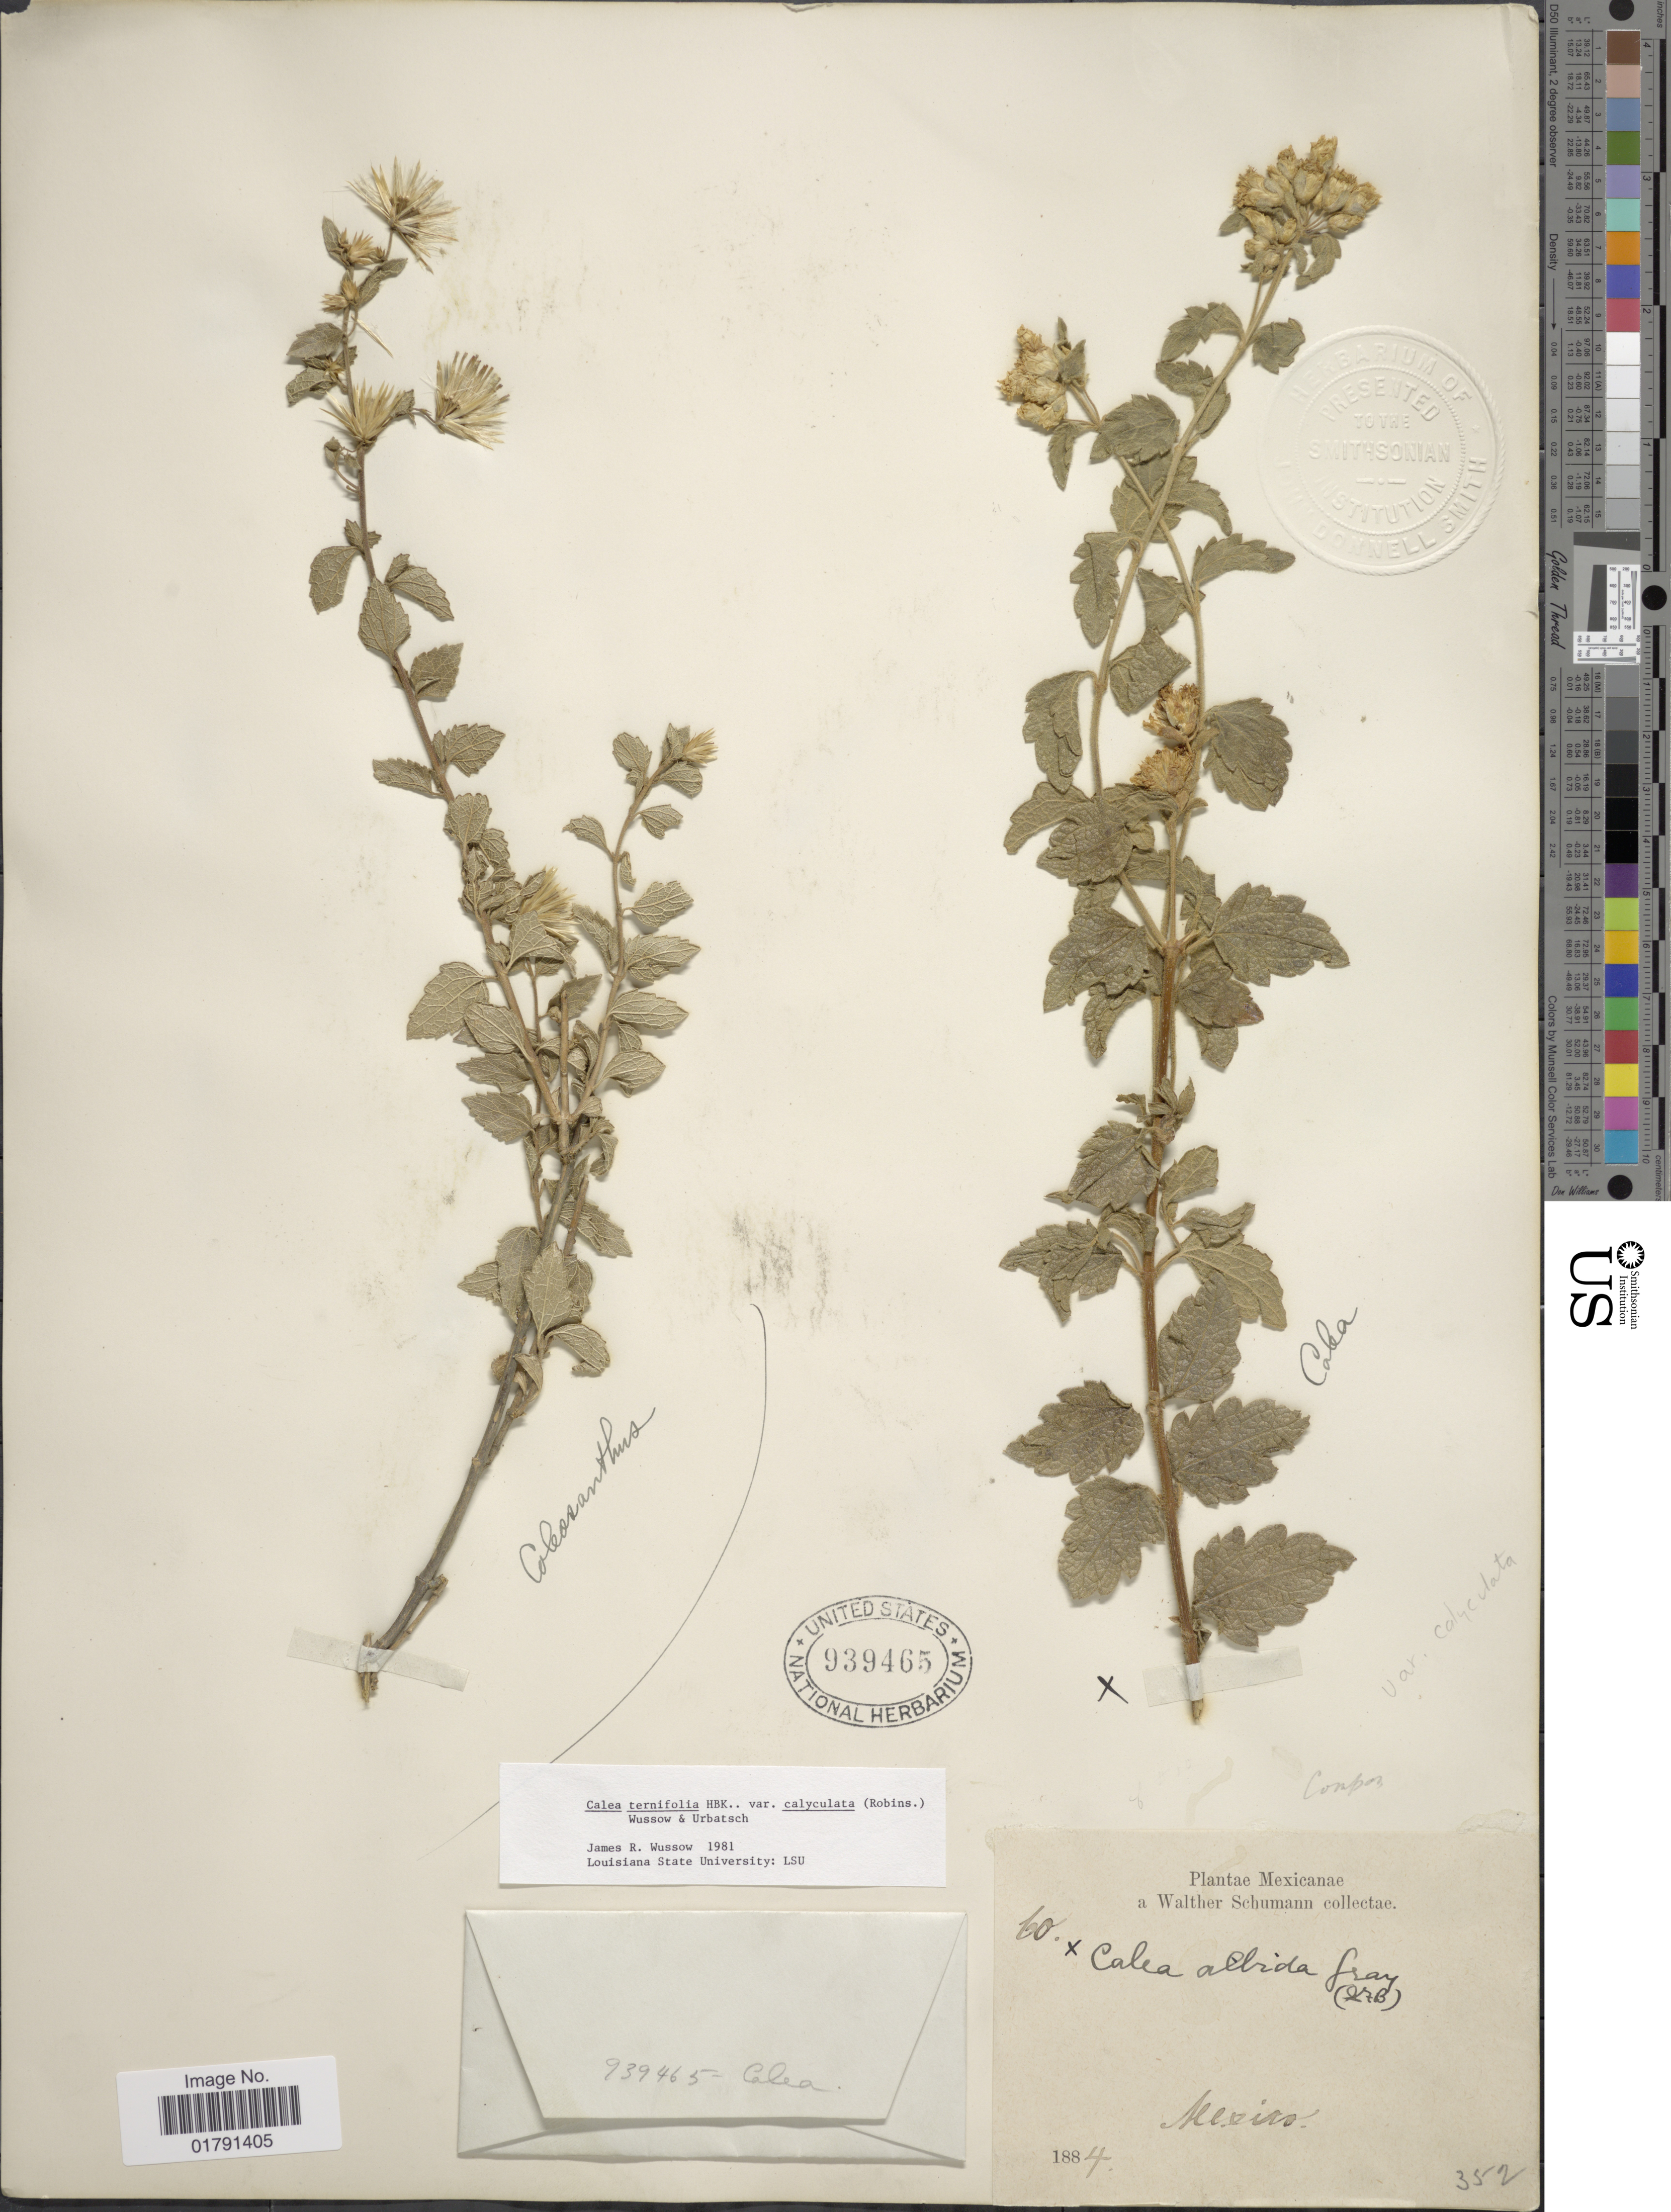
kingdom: Plantae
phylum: Tracheophyta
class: Magnoliopsida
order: Asterales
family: Asteraceae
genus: Calea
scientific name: Calea ternifolia var. calyculata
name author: (B.L. Rob.) Wussow et al.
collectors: W. Schumann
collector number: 60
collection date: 1884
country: Mexico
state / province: México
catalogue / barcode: US 939465